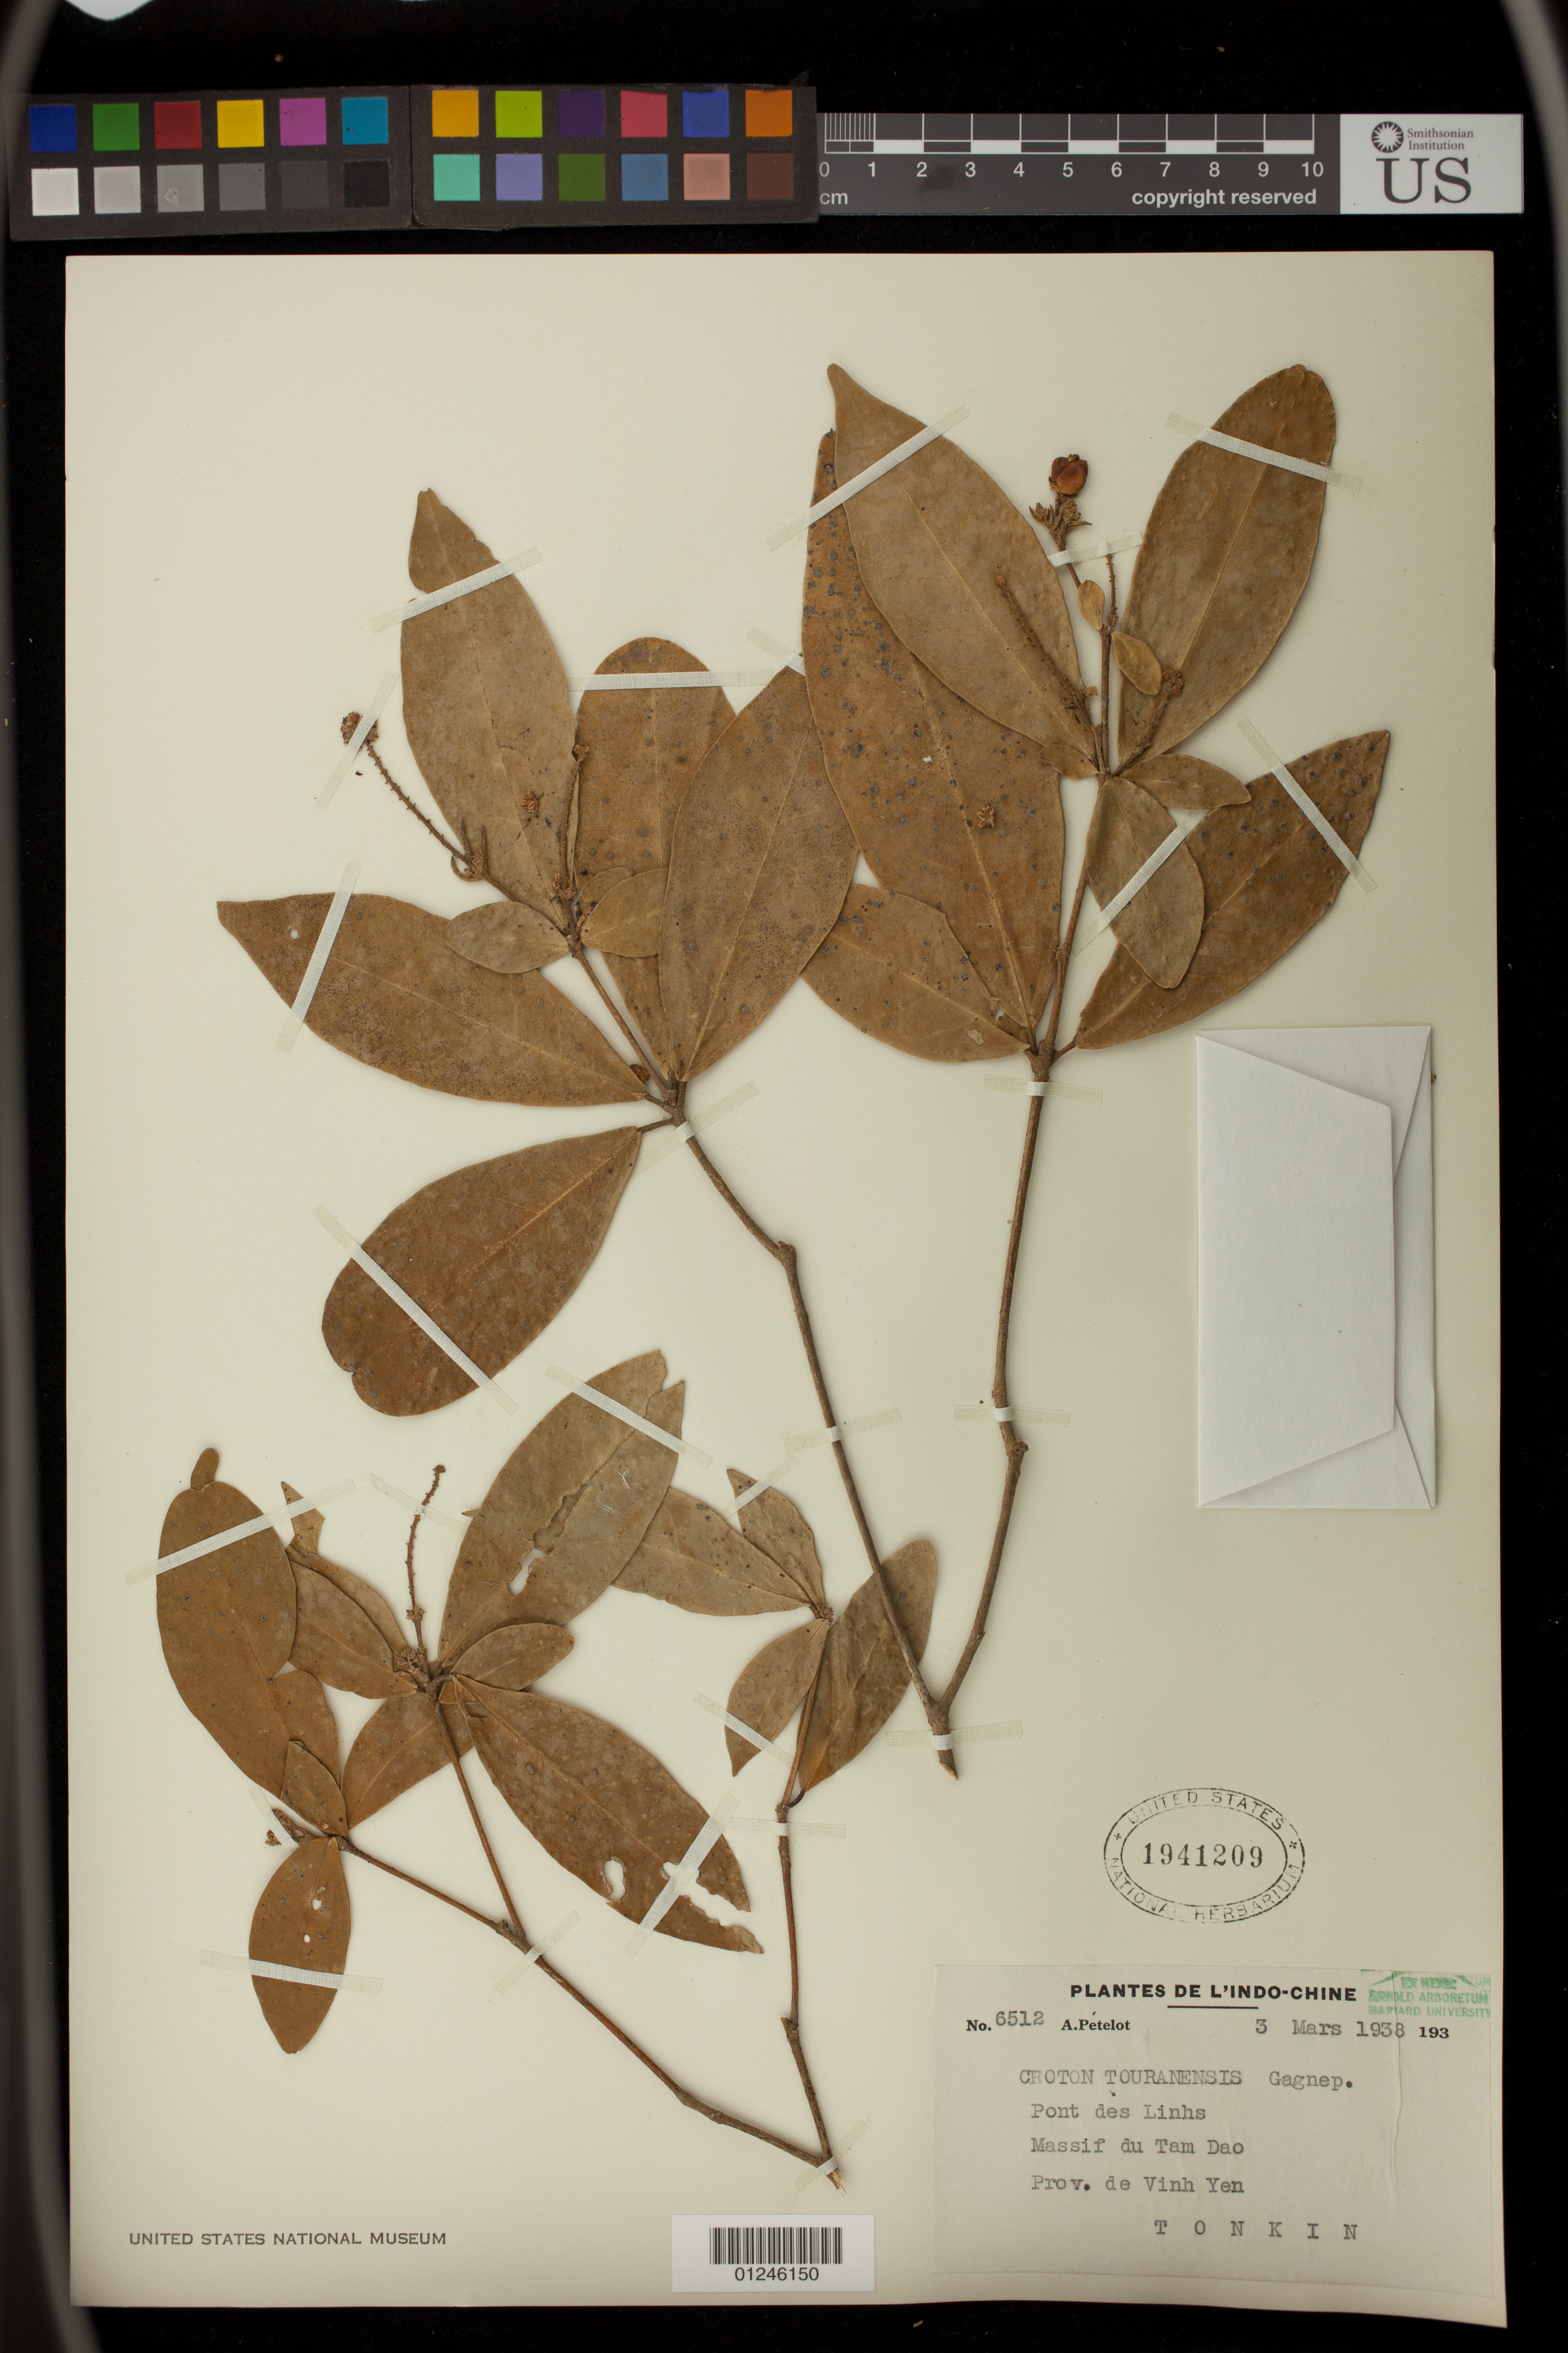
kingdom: Plantae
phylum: Tracheophyta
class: Magnoliopsida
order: Malpighiales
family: Euphorbiaceae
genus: Croton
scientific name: Croton touranensis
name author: Gagnep.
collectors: A. Petelot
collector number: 6512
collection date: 1938-03-03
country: Vietnam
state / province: Vinh Phuc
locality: Pont des Linhs.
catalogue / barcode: US 1941209